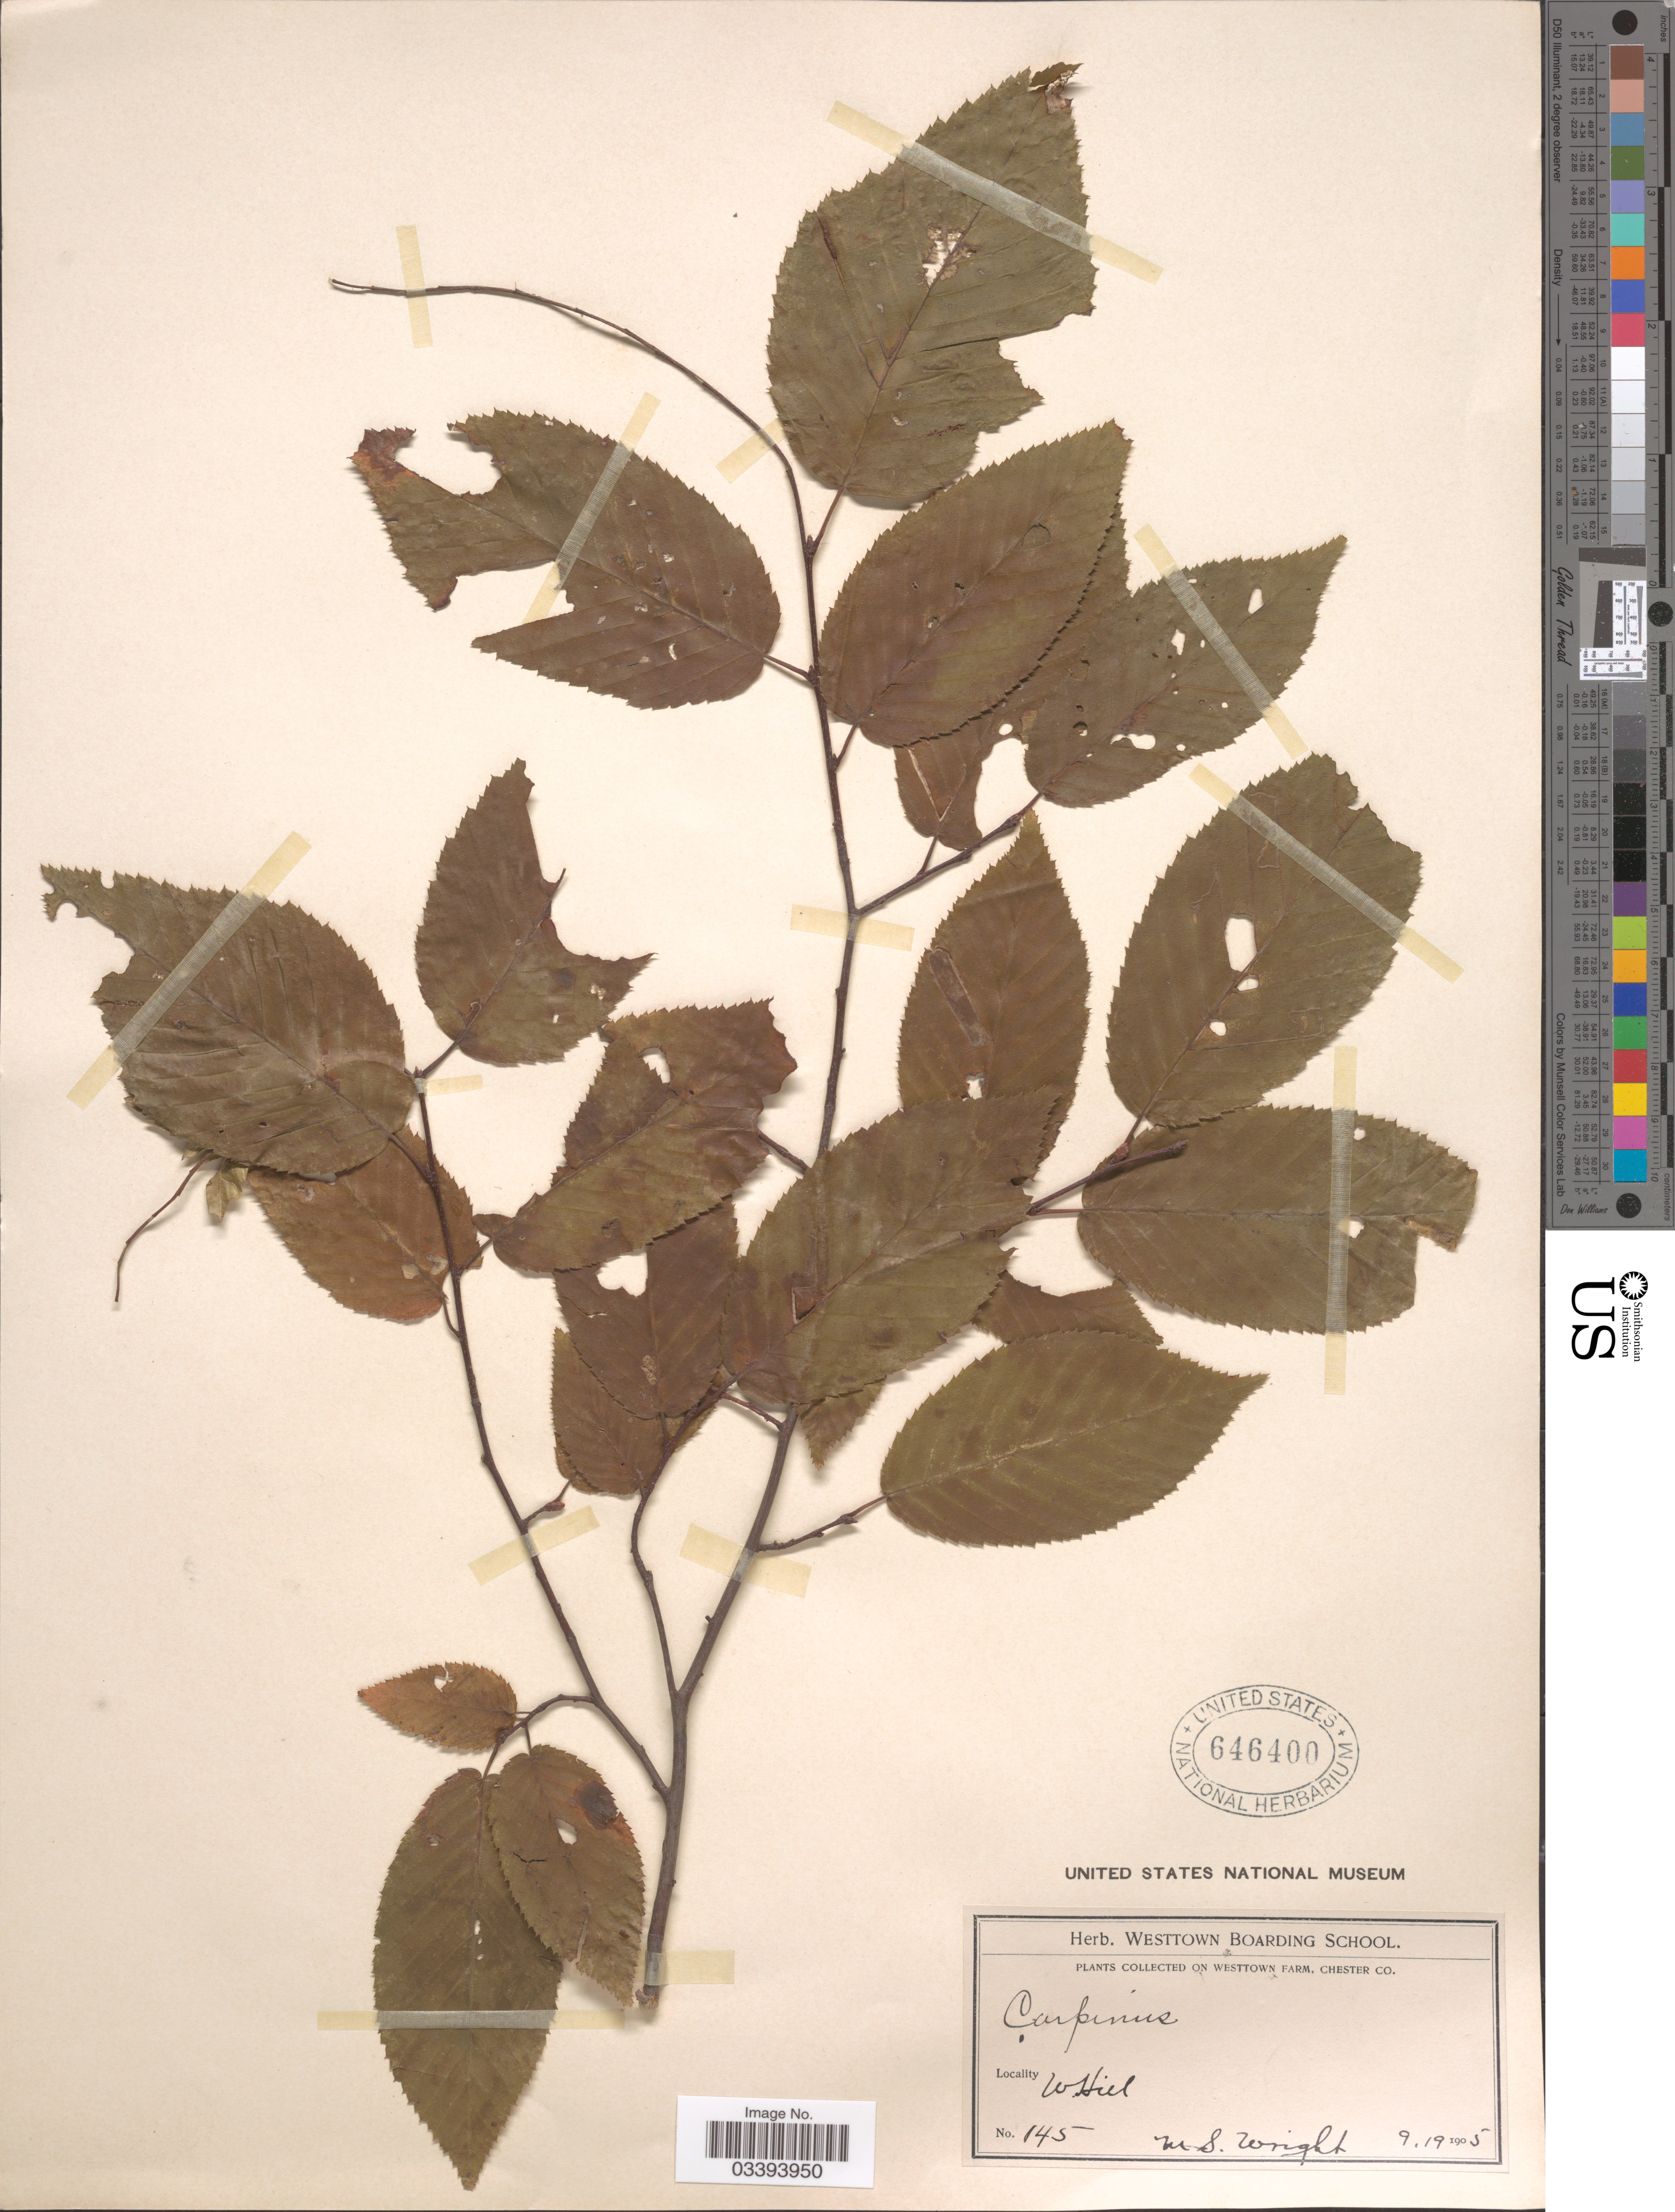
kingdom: Plantae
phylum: Tracheophyta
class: Magnoliopsida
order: Fagales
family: Betulaceae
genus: Carpinus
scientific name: Carpinus caroliniana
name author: Walter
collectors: M. Wright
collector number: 145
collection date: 1905-09-19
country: United States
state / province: Pennsylvania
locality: On Westtown Farm, Chester Co. W [interpreted] Hill [interpreted].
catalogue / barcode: US 646400